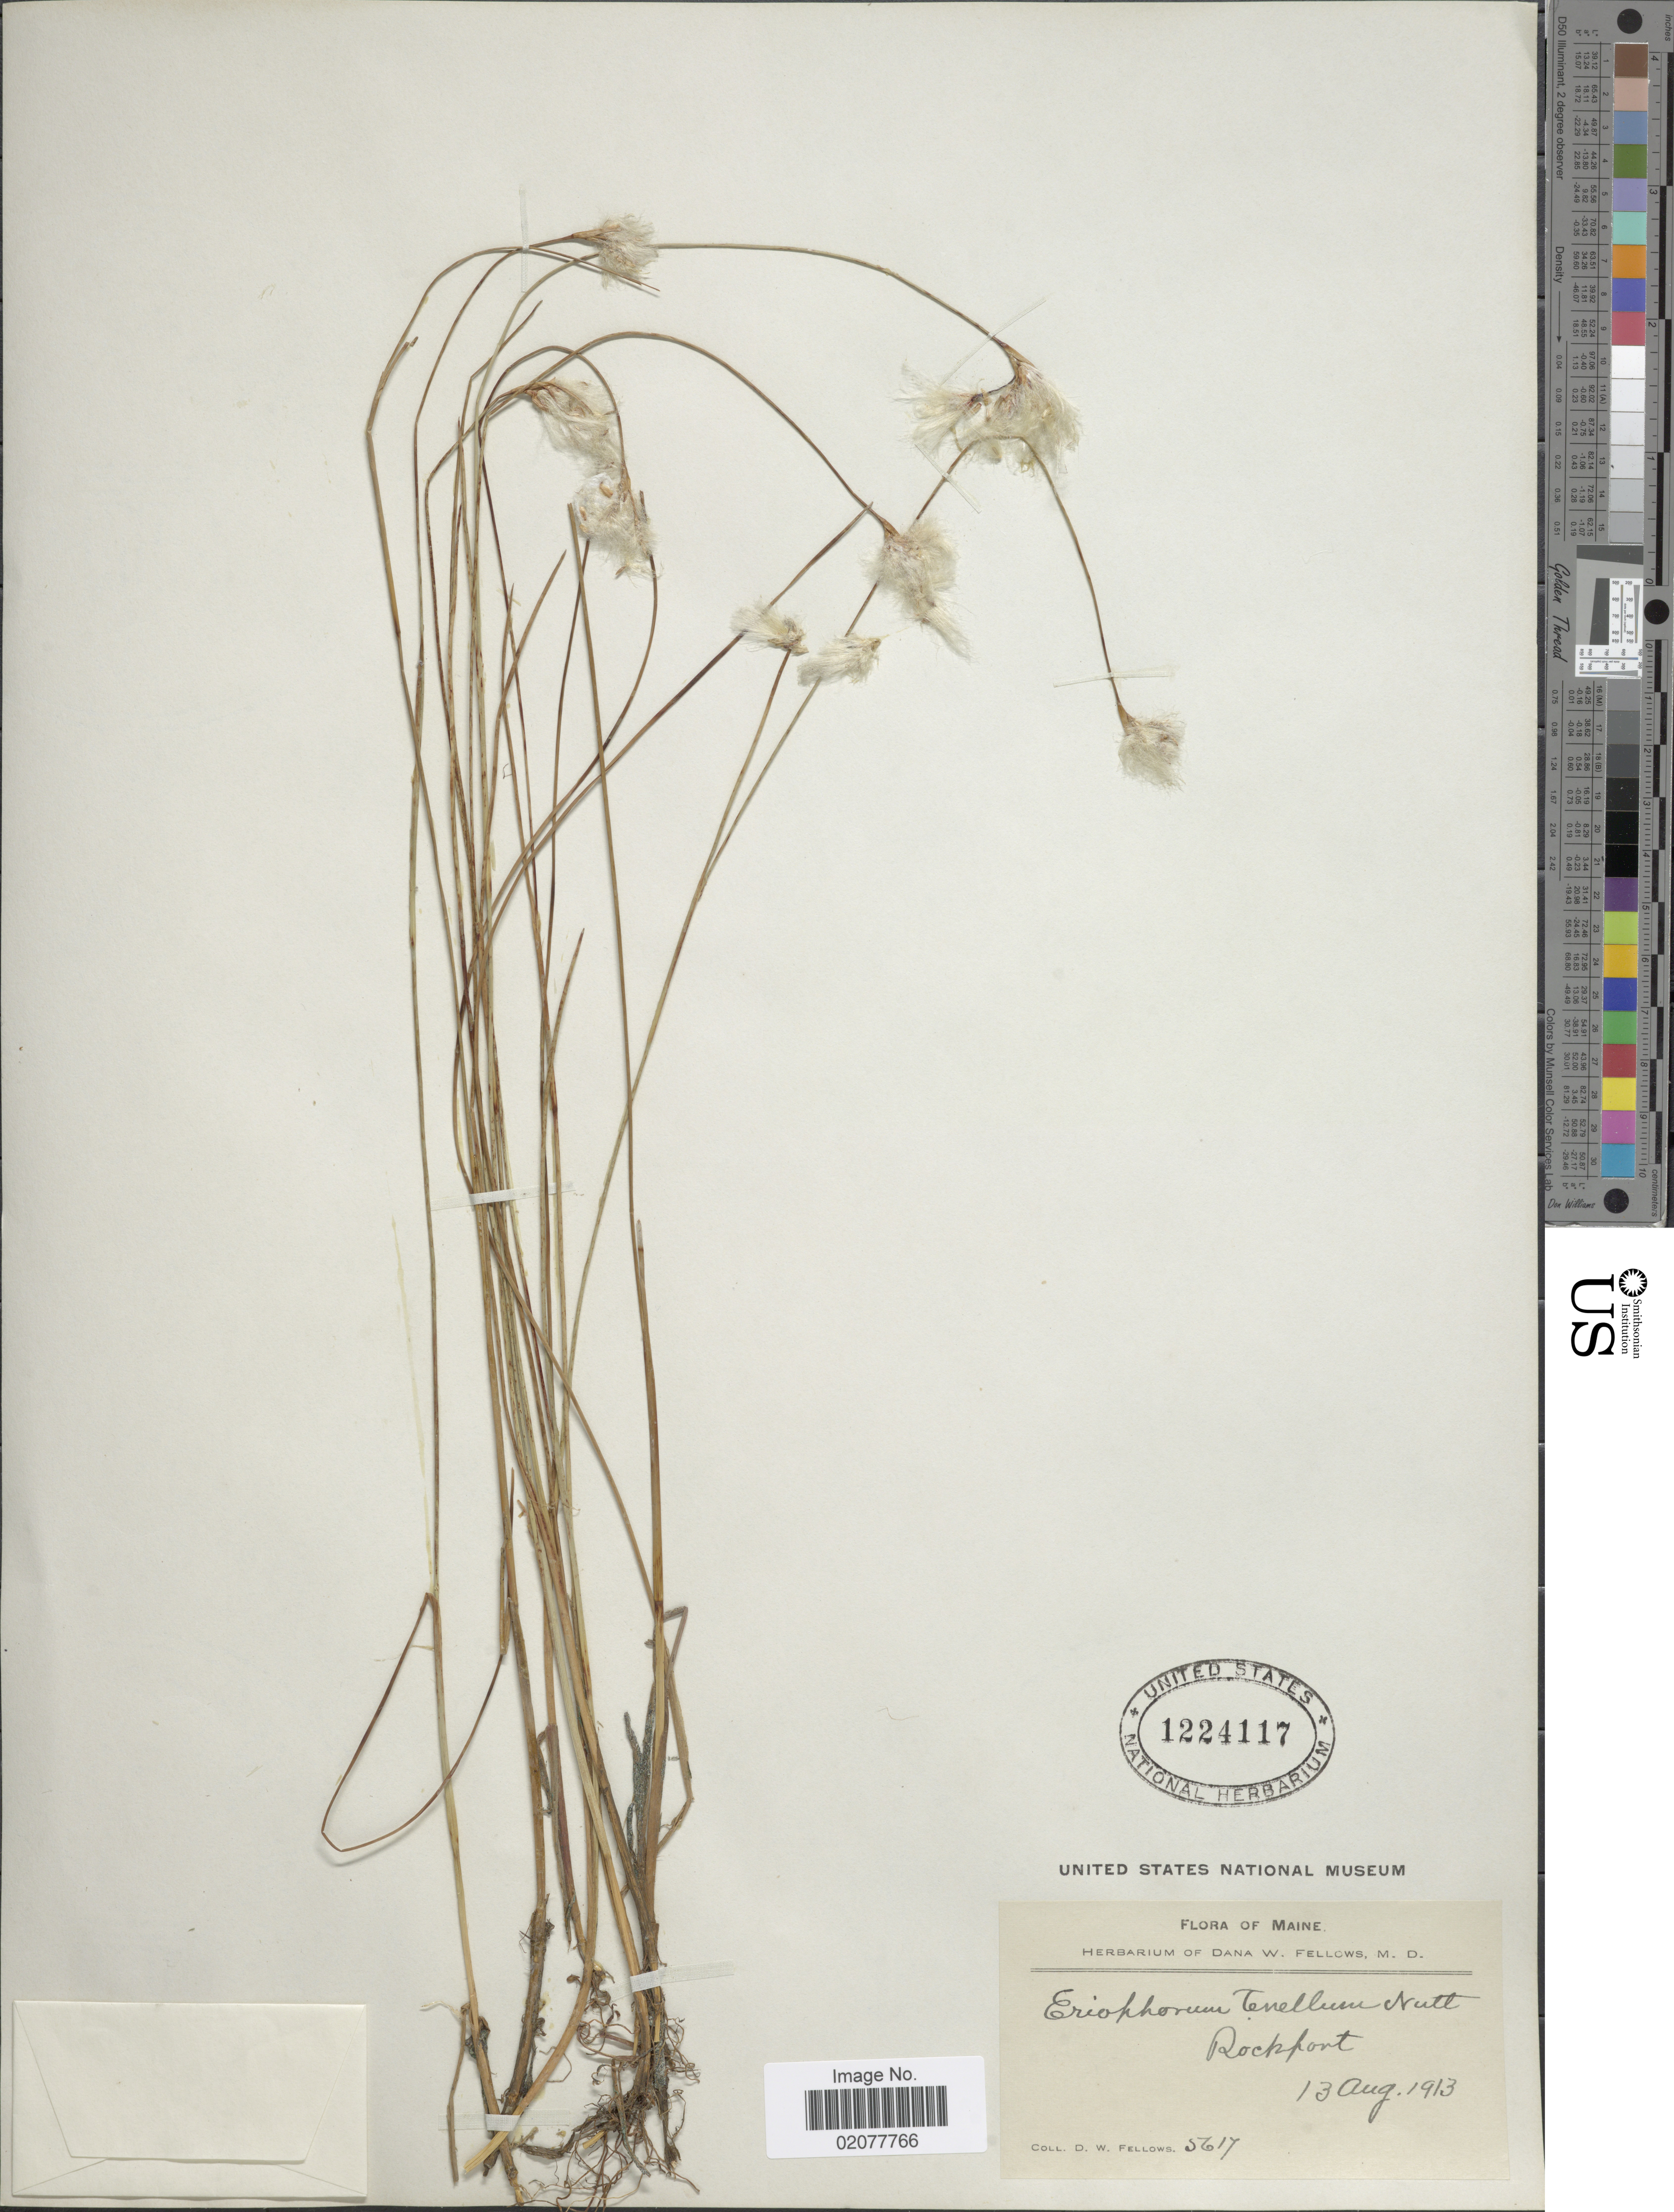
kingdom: Plantae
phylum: Tracheophyta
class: Liliopsida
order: Poales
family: Cyperaceae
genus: Eriophorum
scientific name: Eriophorum tenellum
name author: Nutt.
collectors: D. W. Fellows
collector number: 5617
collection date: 1913-08-13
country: United States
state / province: Maine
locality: Rockport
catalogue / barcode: US 1224117